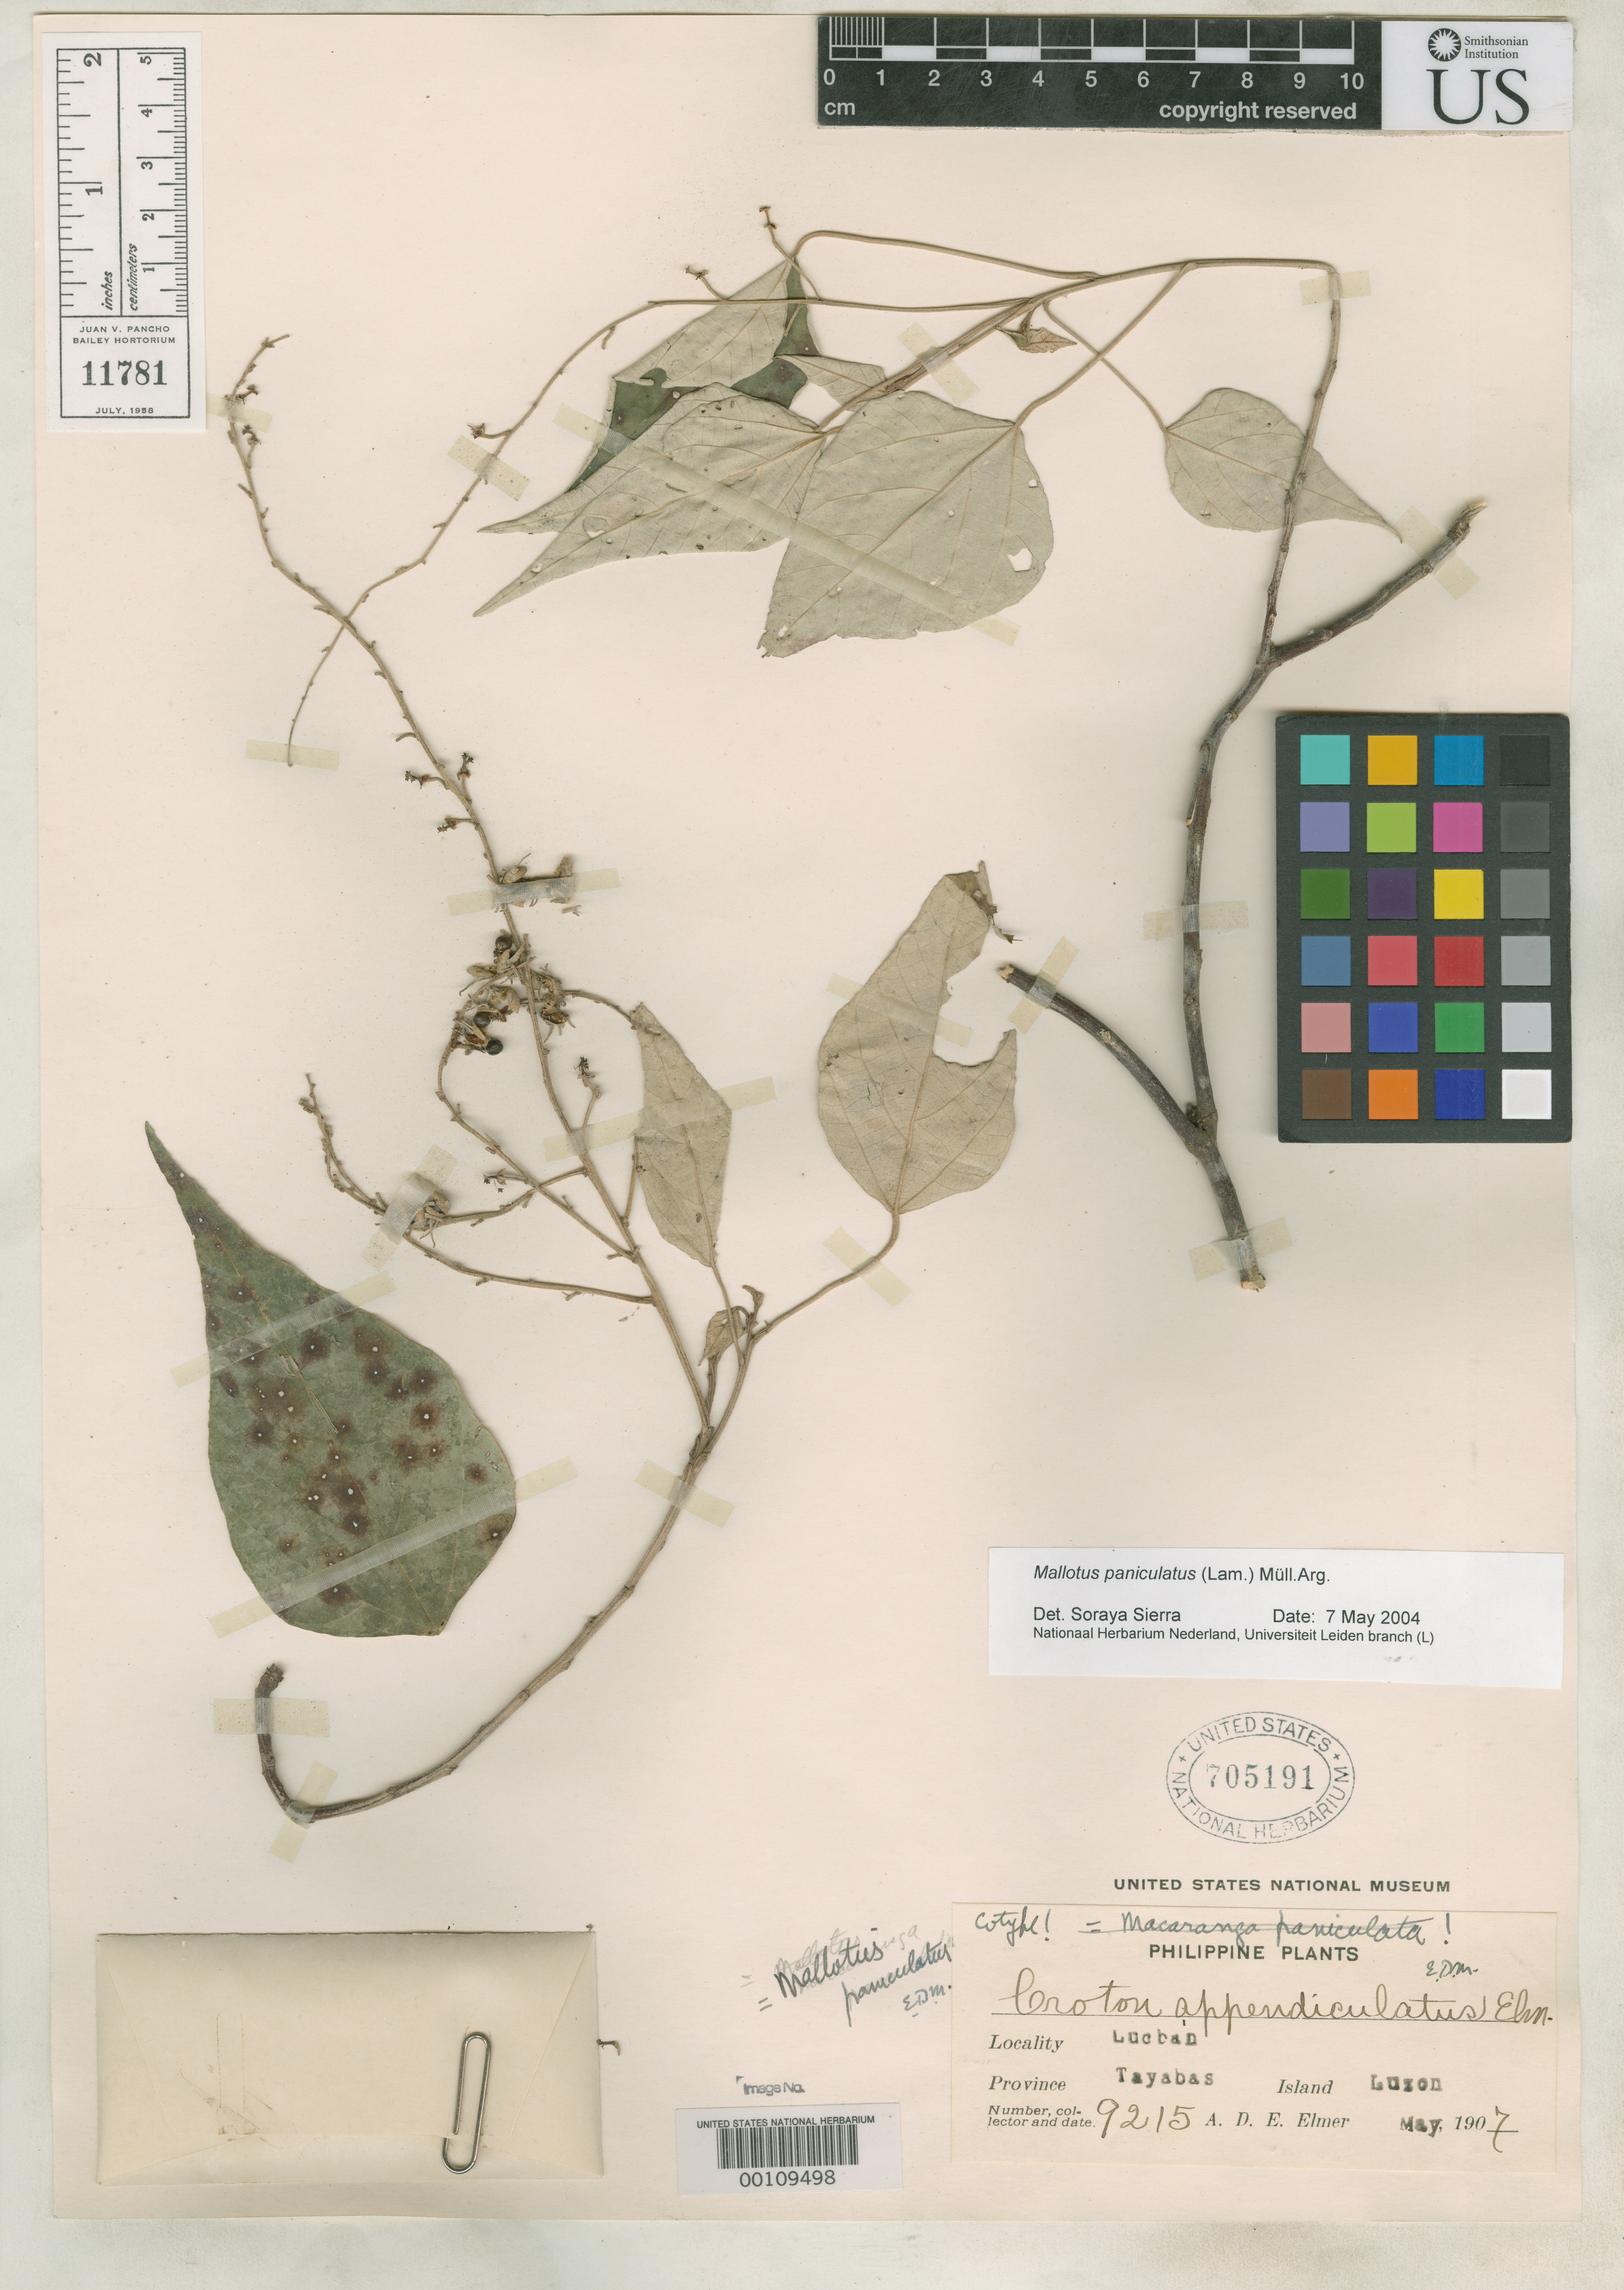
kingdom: Plantae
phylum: Tracheophyta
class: Magnoliopsida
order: Malpighiales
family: Euphorbiaceae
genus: Croton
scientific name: Croton appendiculatus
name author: Elmer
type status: Isotype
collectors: A. D. E. Elmer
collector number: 9215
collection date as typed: May 1907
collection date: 1907-05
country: Philippines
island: Luzon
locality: Lucban, prov. Tayabas.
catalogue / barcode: US 705191